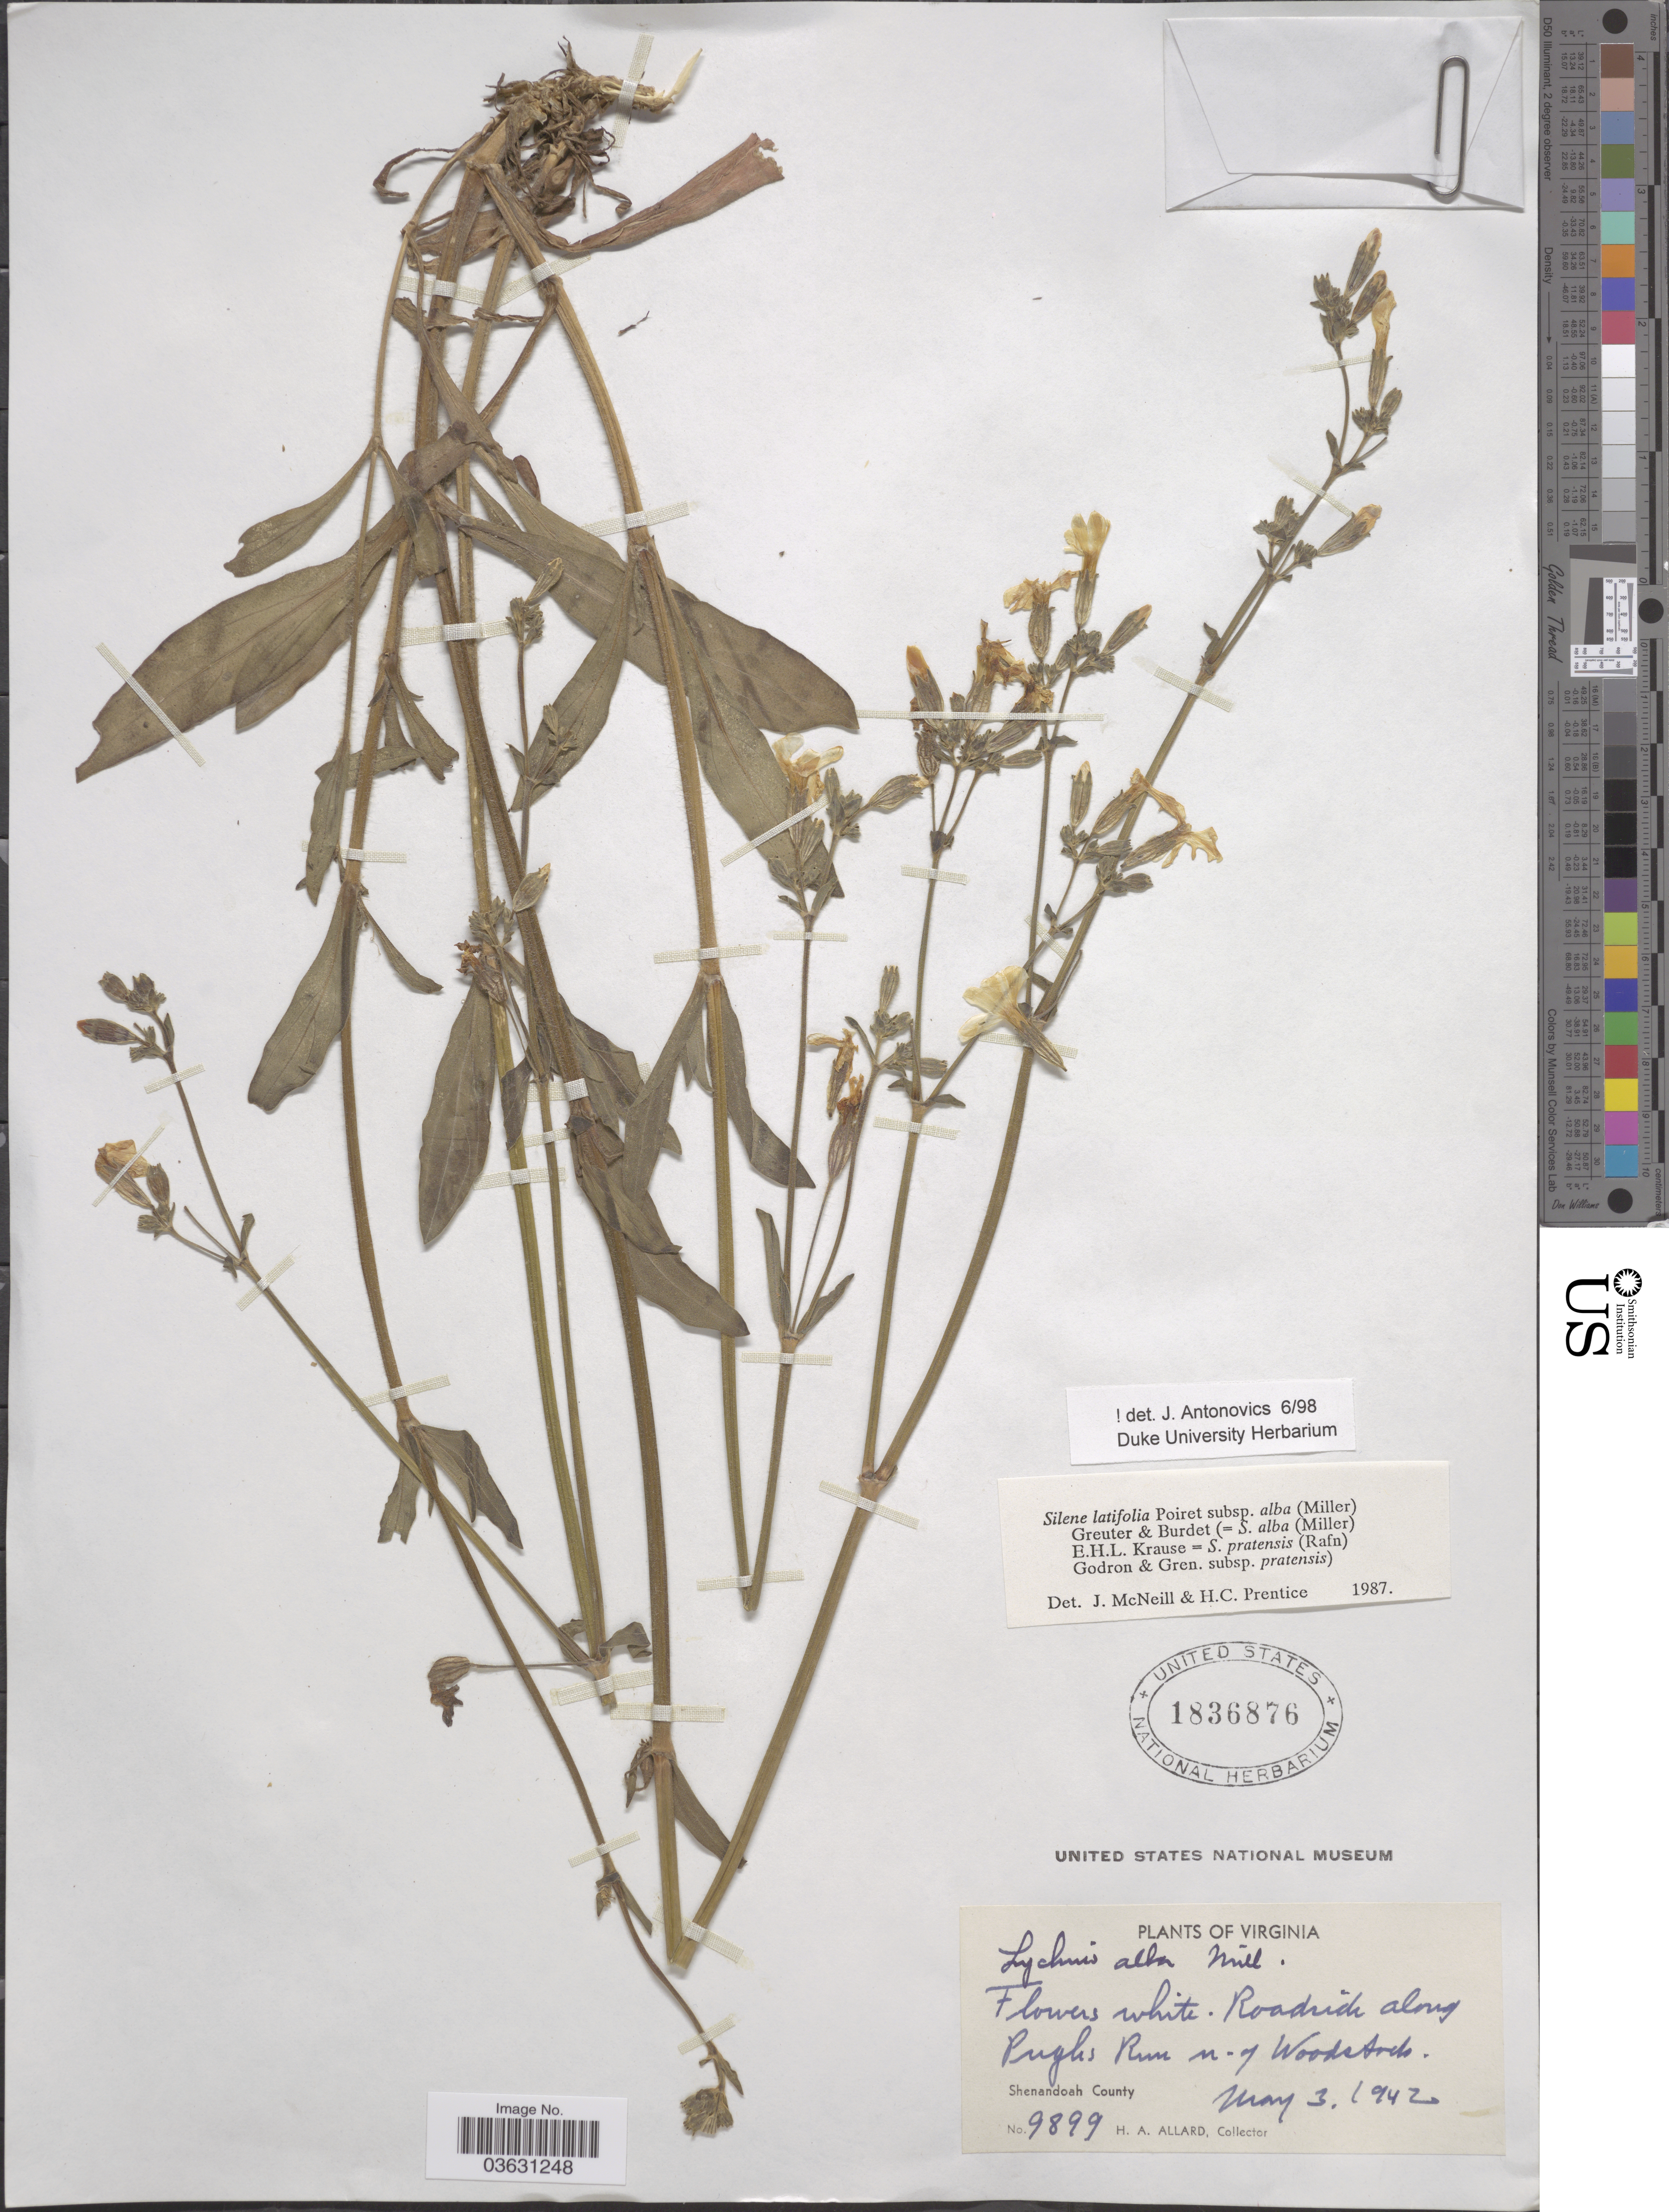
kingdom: Plantae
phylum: Tracheophyta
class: Magnoliopsida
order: Caryophyllales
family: Caryophyllaceae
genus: Silene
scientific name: Silene latifolia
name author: Poir.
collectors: H. A. Allard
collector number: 9899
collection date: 1942-05-03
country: United States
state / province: Virginia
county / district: Shenandoah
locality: Roadside along Pughs Run n. of Woodstock. Shenandoah County.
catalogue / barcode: US 1836876